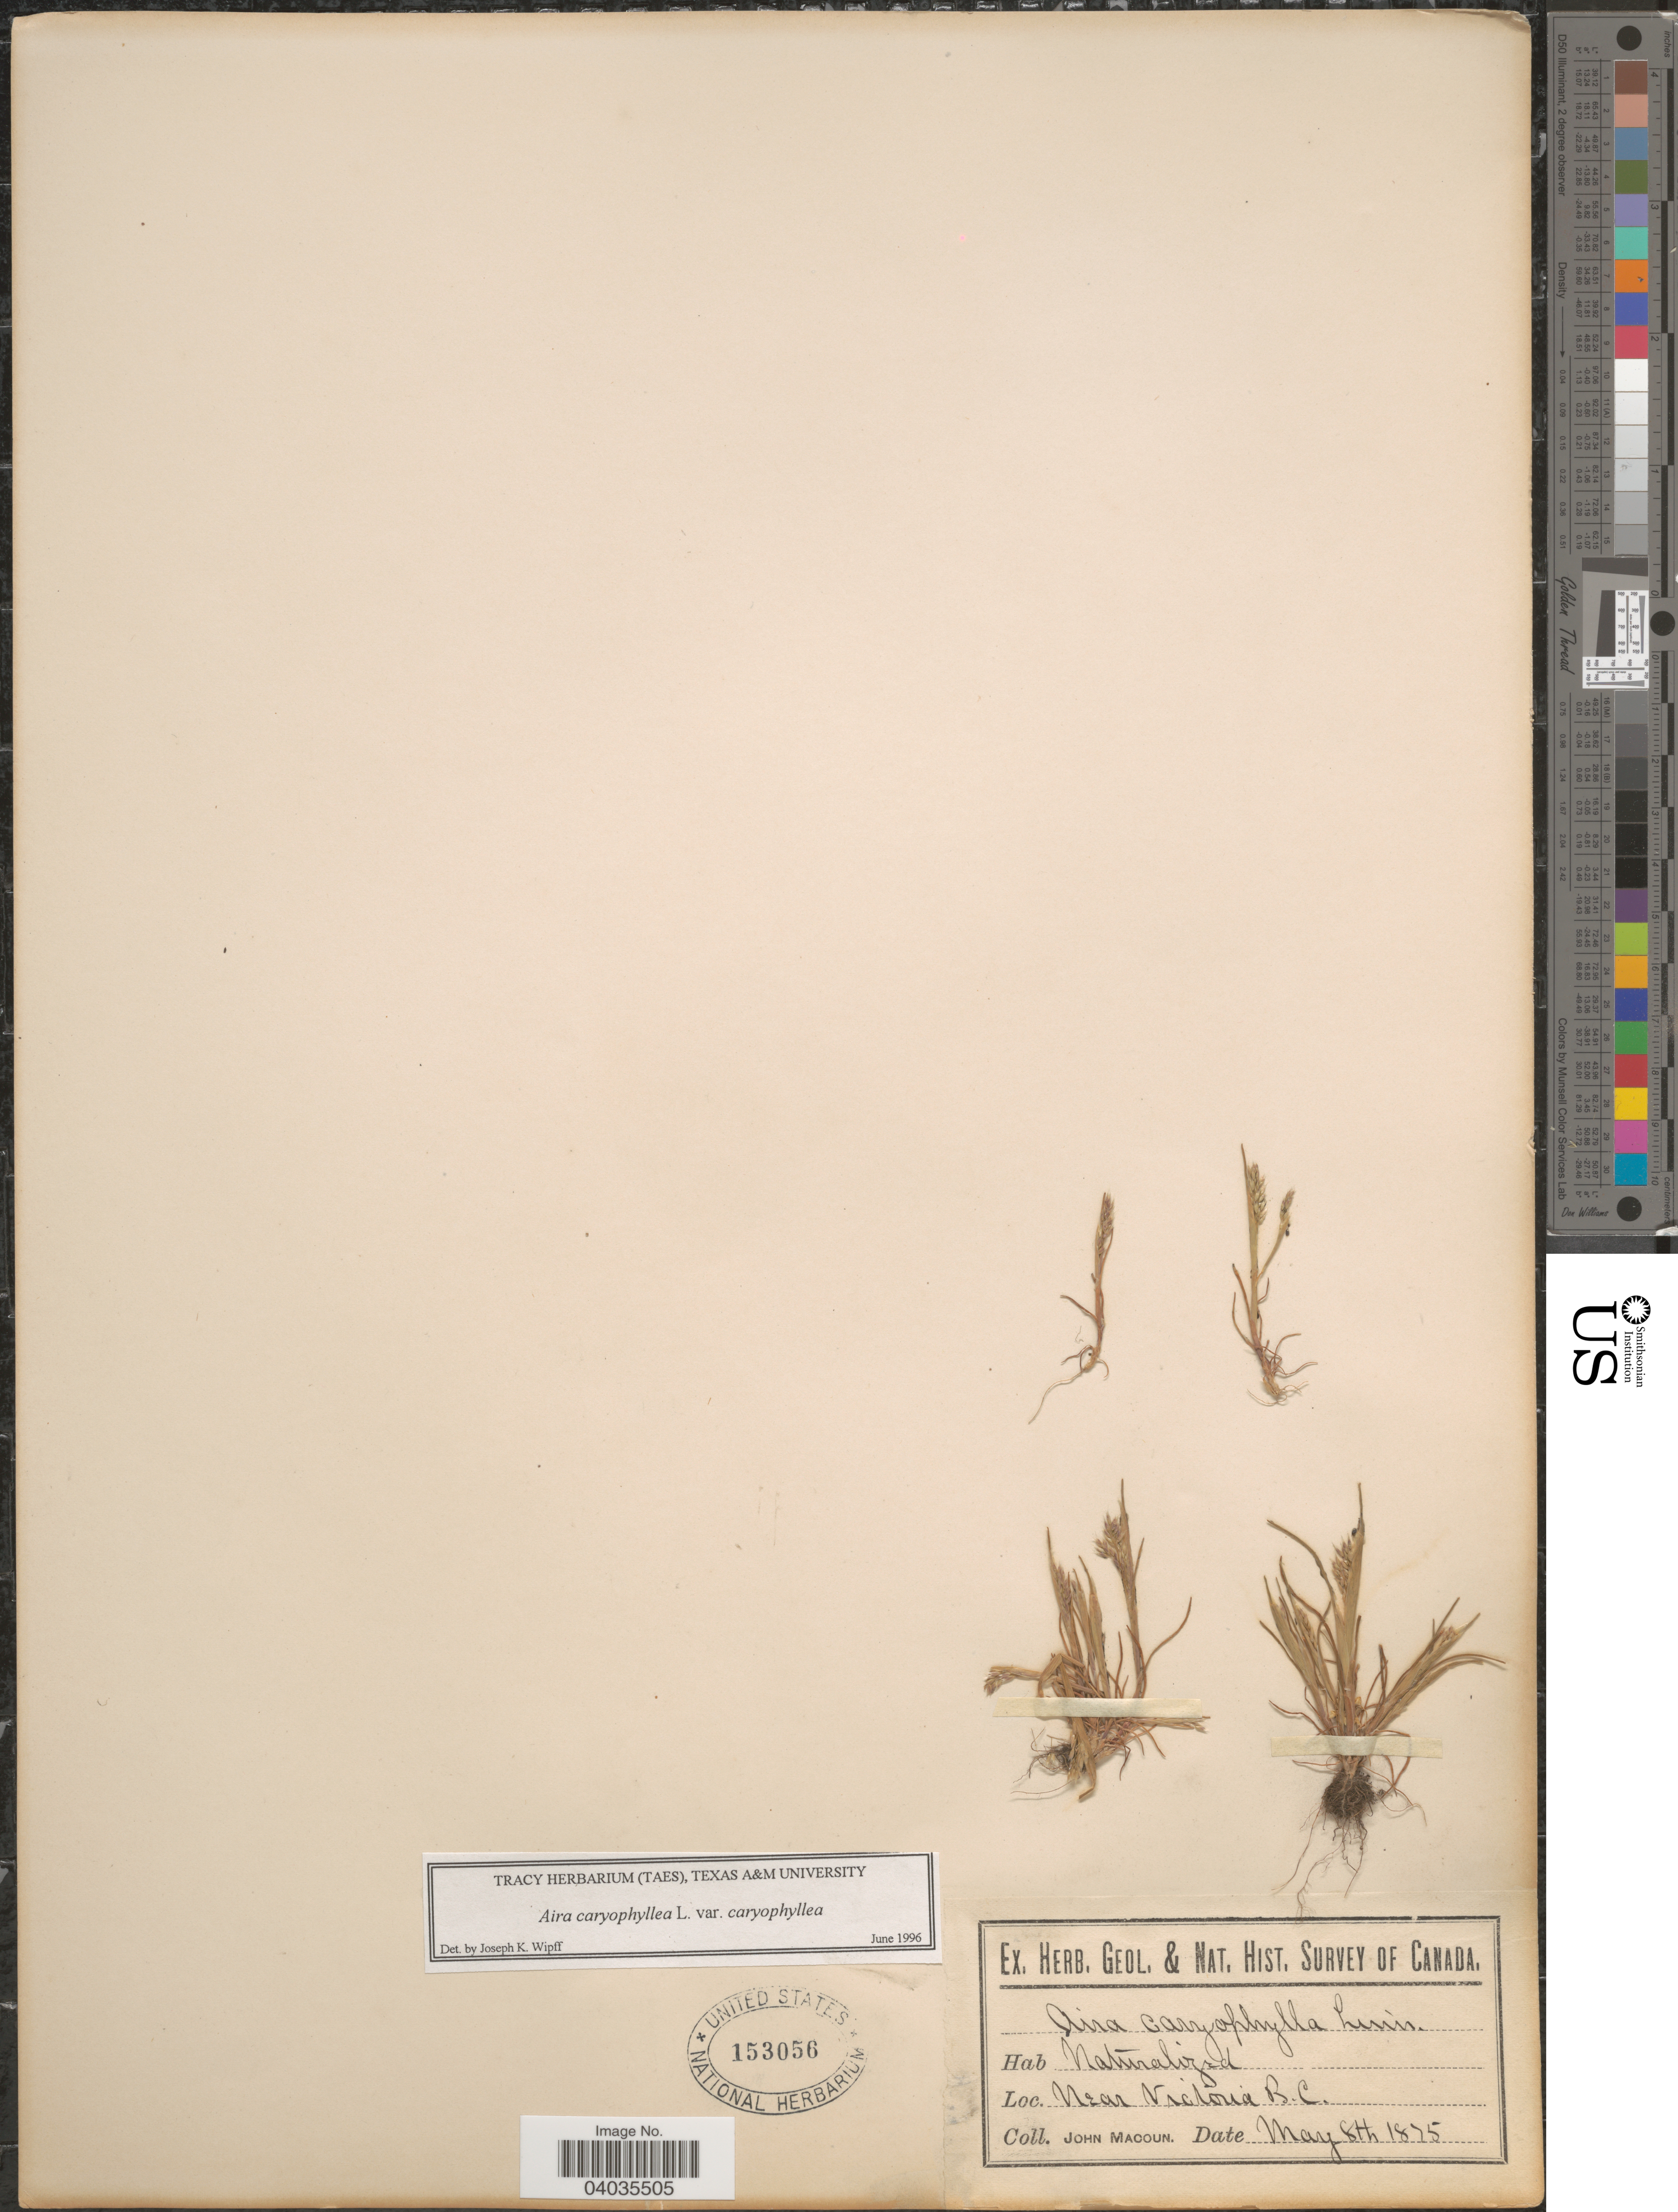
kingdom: Plantae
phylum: Tracheophyta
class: Liliopsida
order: Poales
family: Poaceae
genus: Aira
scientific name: Aira caryophyllea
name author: L.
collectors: J. Macoun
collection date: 1875-05-08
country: Canada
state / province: British Columbia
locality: Near Victoria.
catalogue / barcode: US 153056